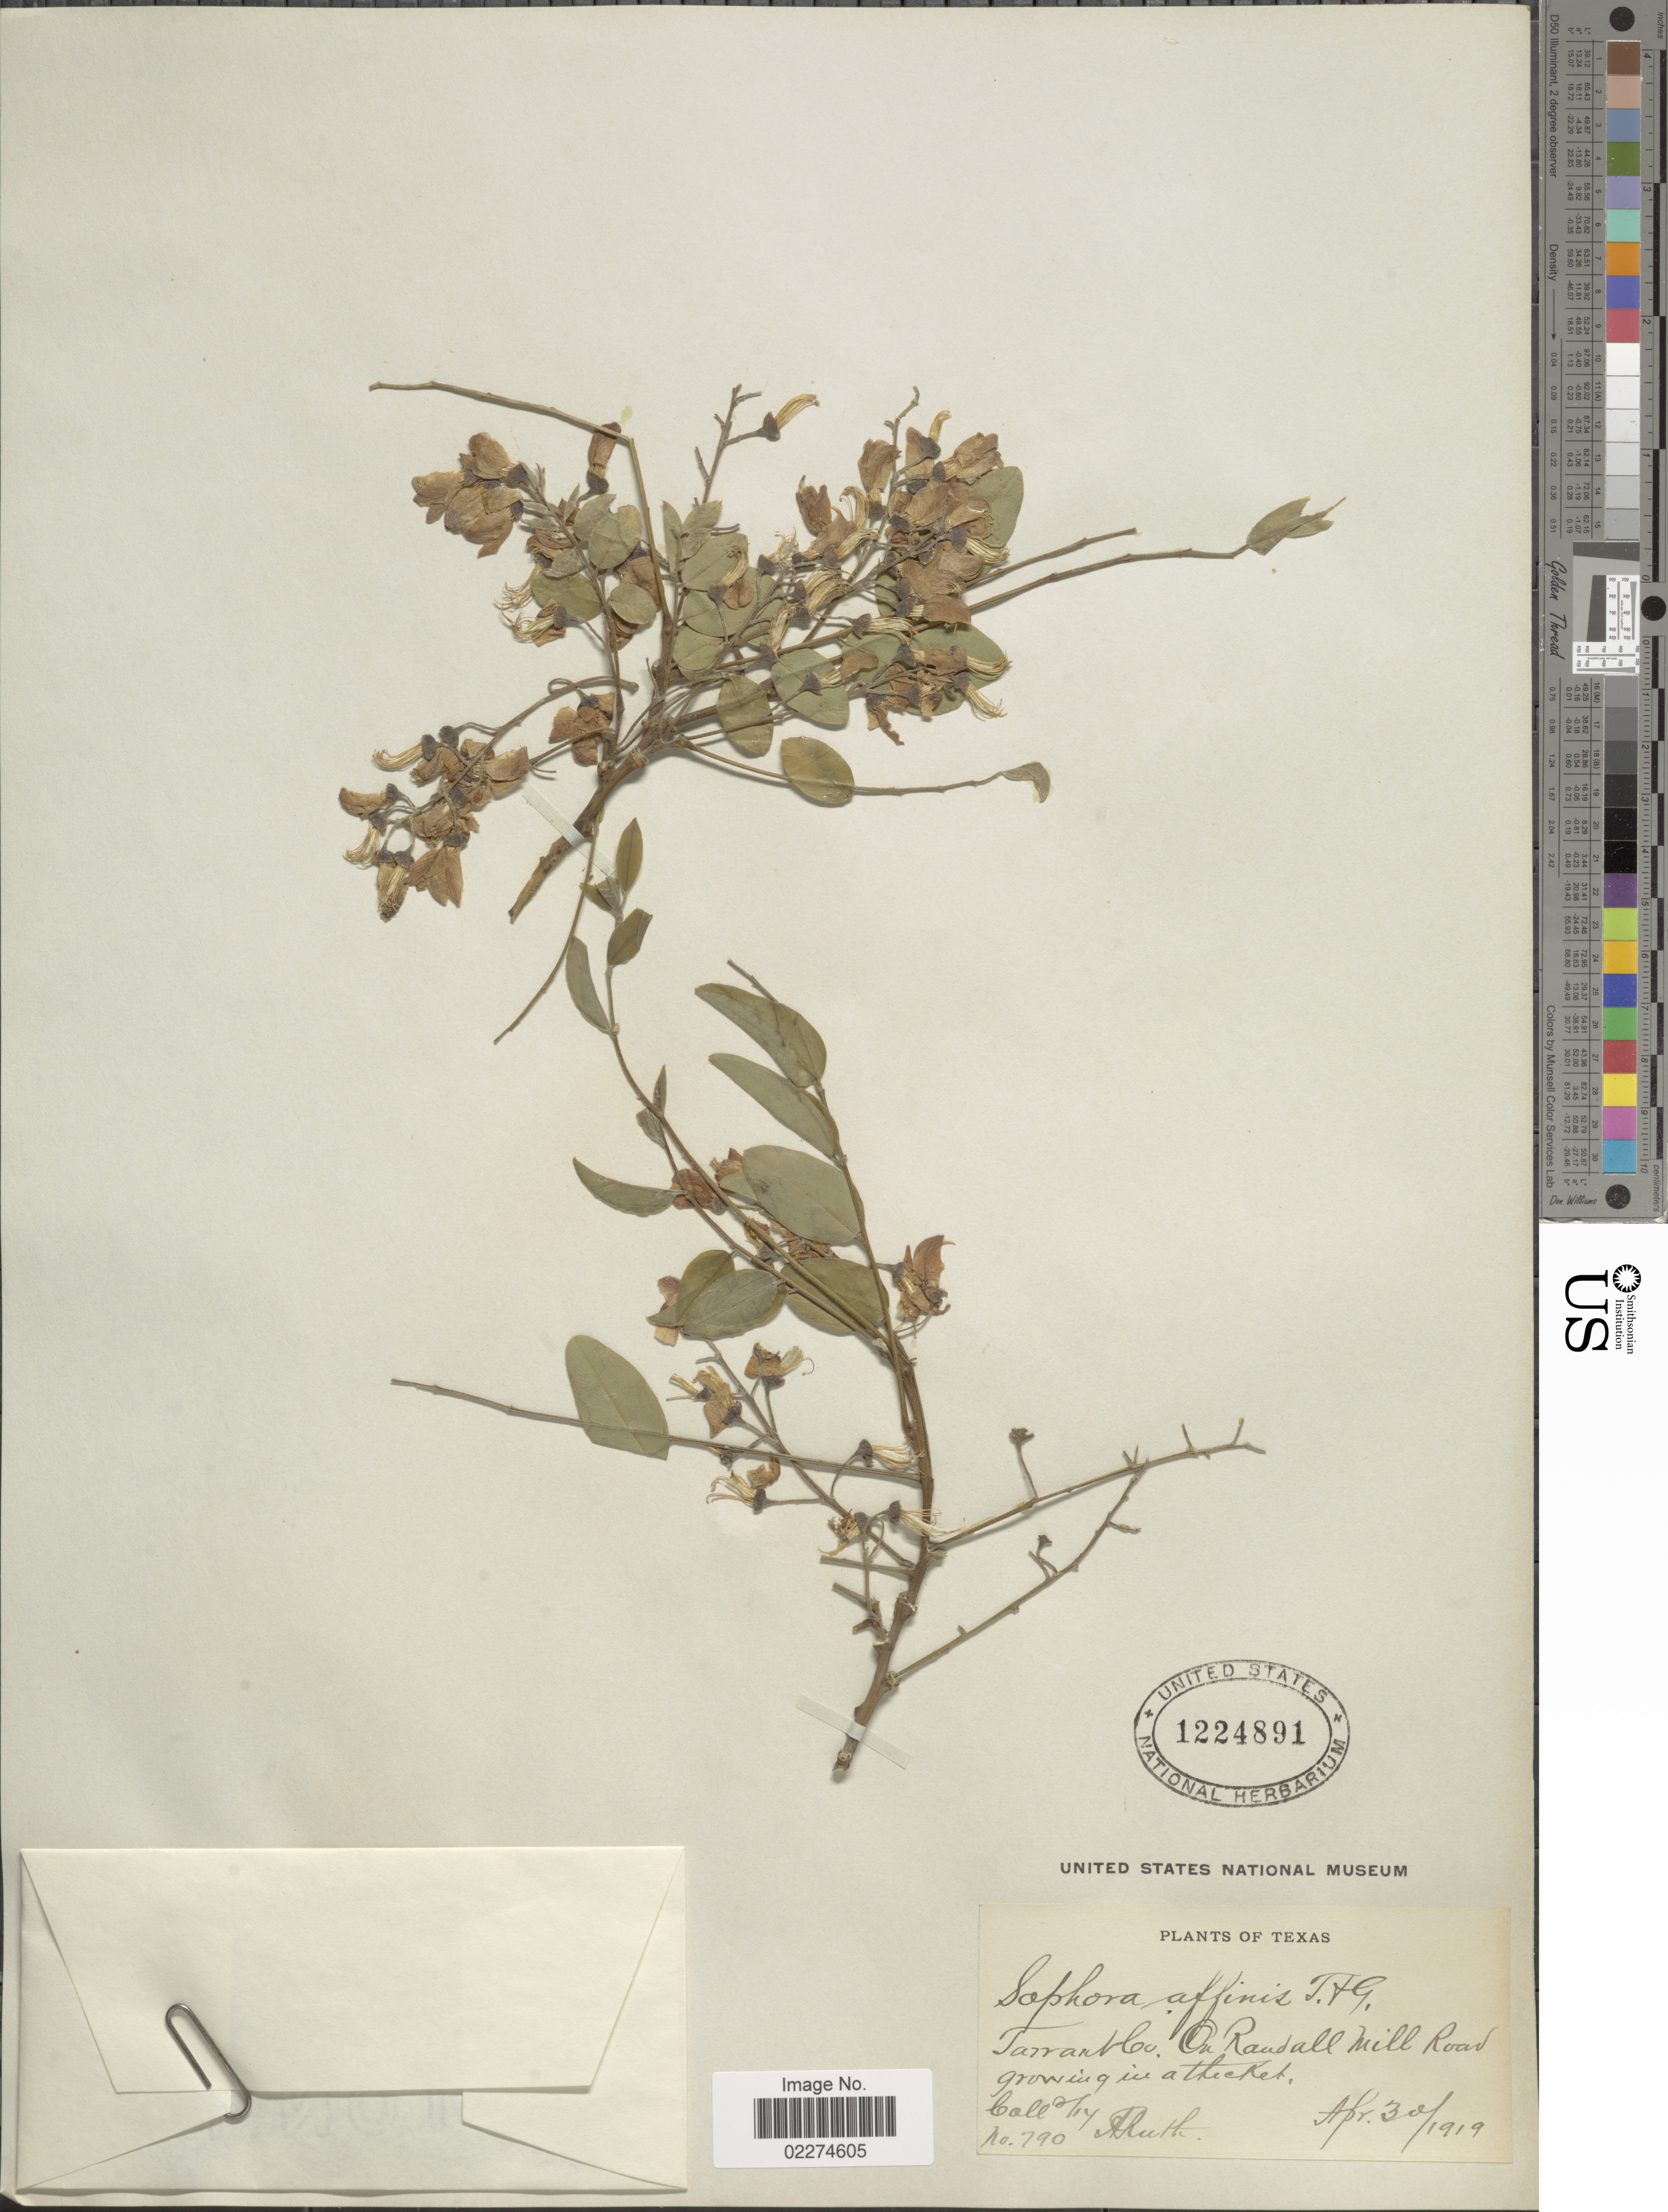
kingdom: Plantae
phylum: Tracheophyta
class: Magnoliopsida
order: Fabales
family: Fabaceae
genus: Sophora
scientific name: Sophora affinis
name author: Torr. & A. Gray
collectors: A. Ruth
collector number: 790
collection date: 1919-04-30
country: United States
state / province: Texas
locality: Texas, Tarrantleu, On Randall Mill Road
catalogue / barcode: US 1224891